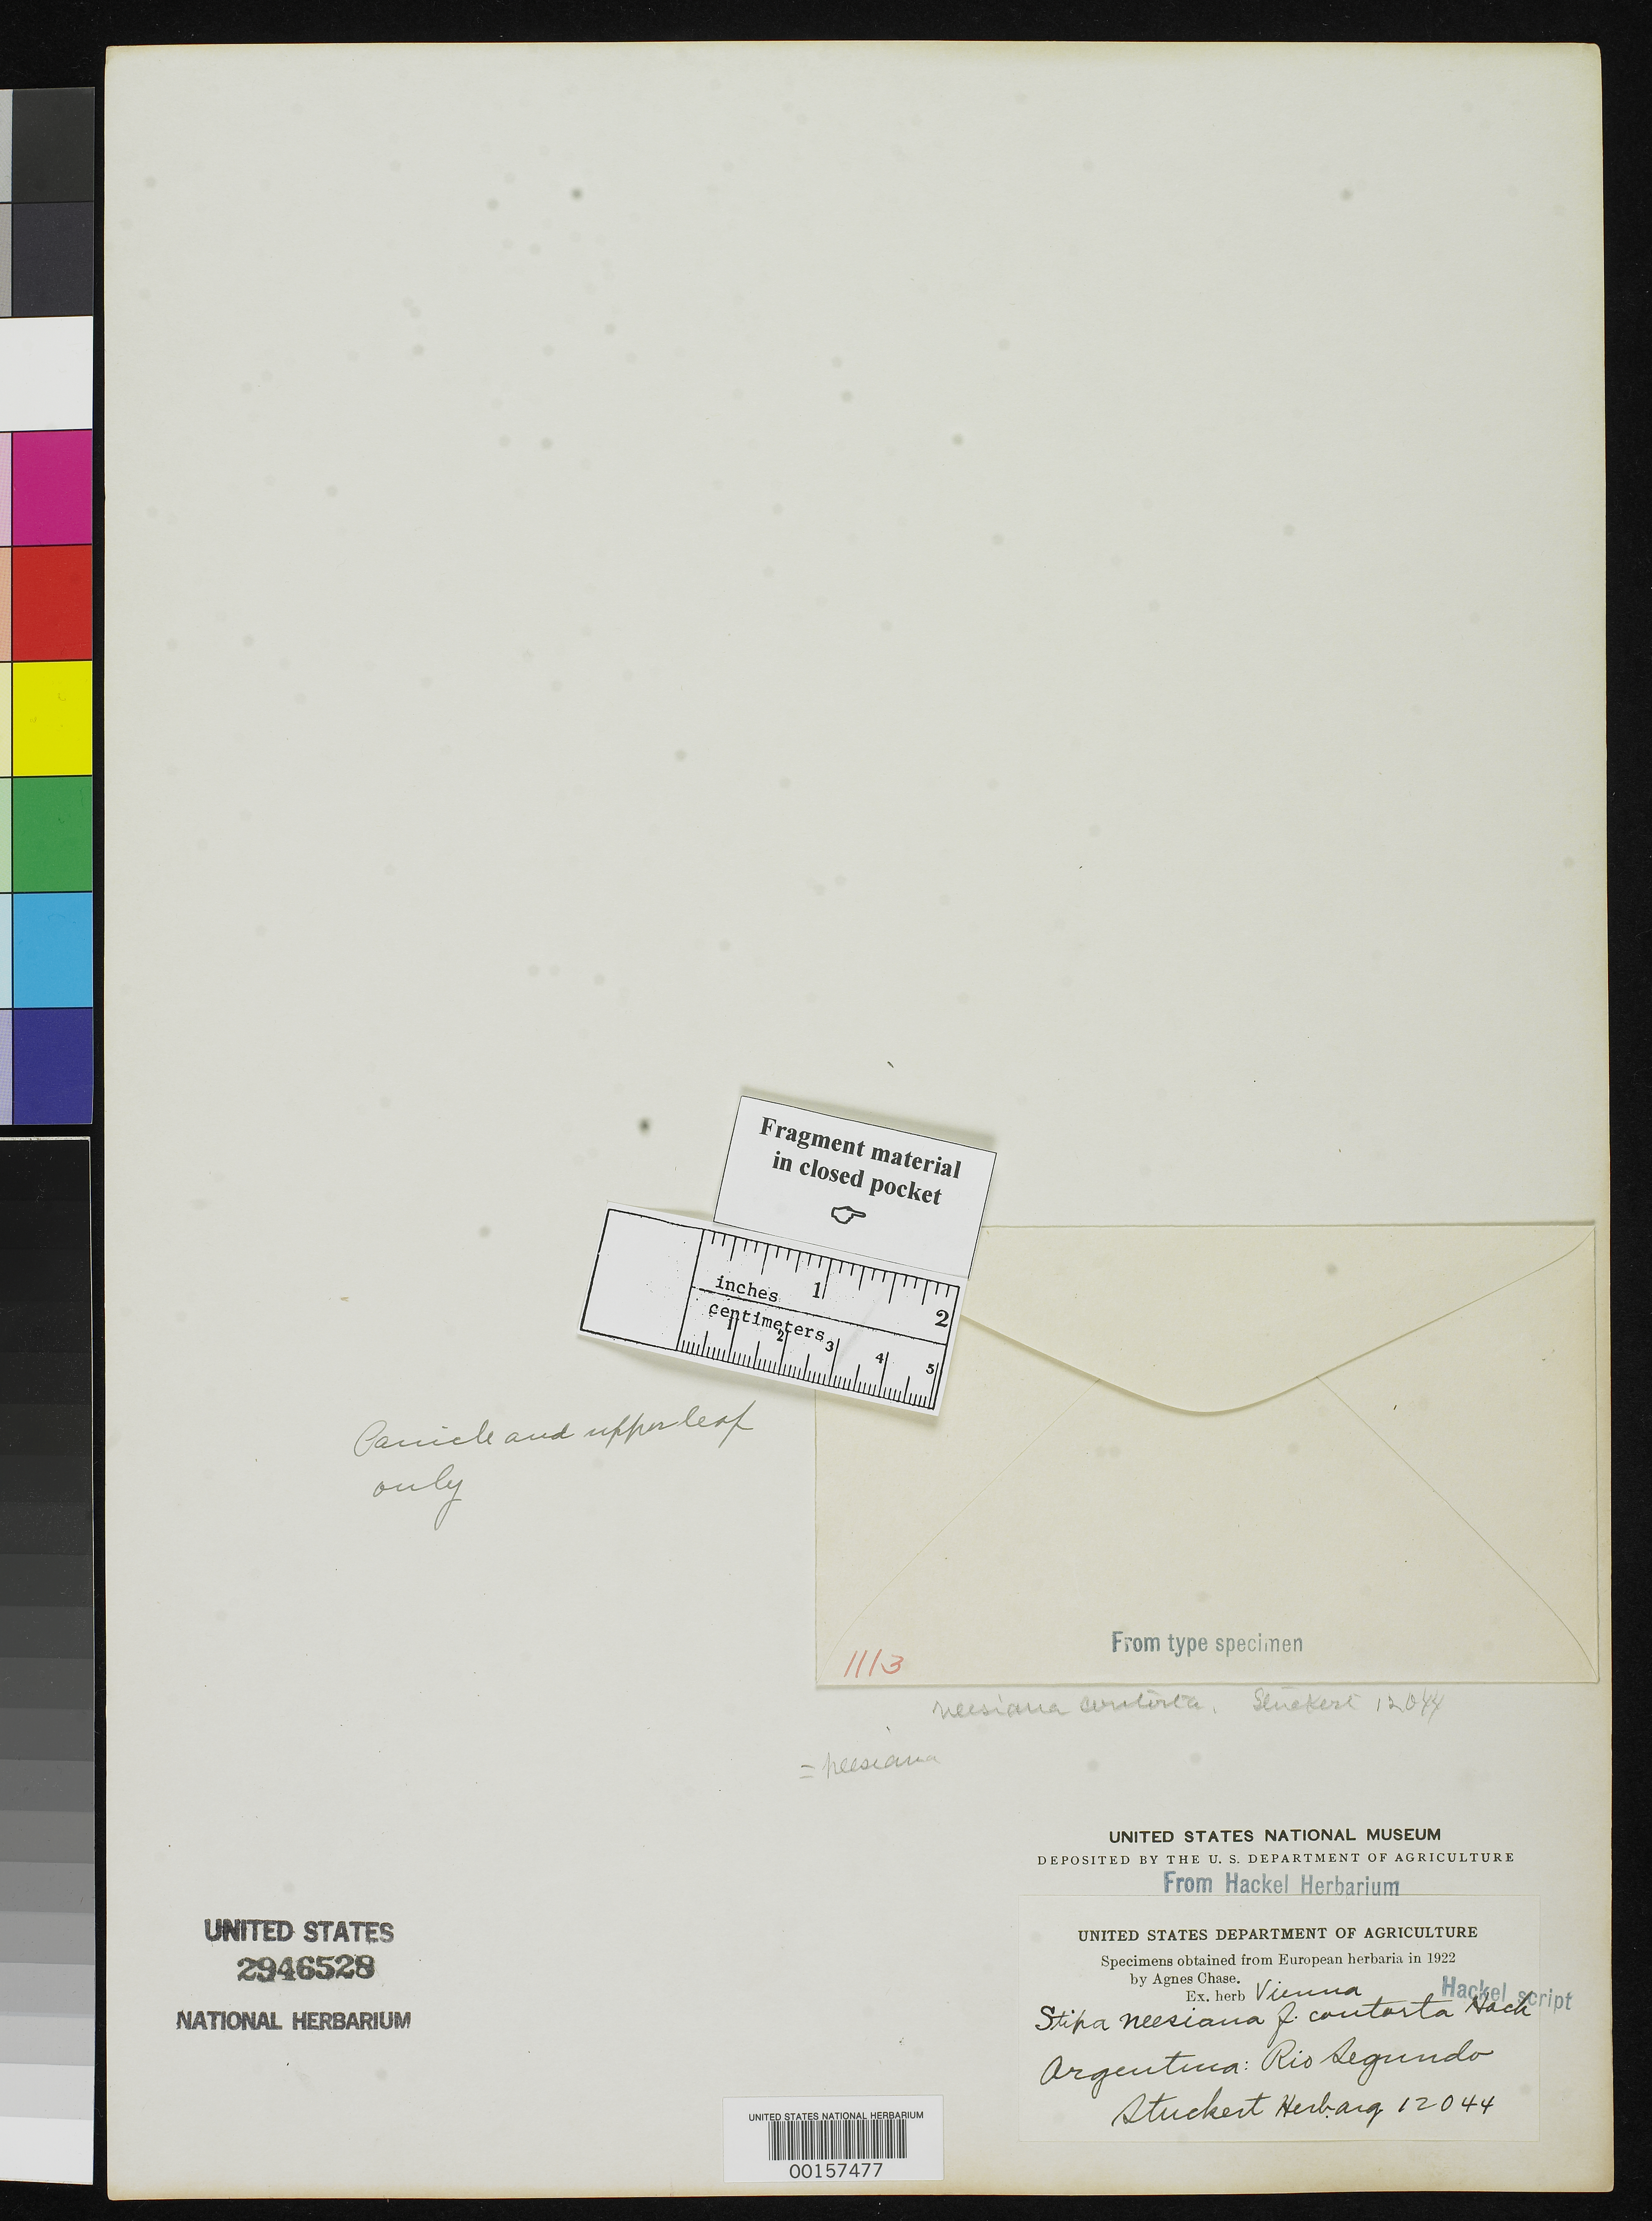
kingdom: Plantae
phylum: Tracheophyta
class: Liliopsida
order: Poales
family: Poaceae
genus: Stipa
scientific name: Stipa neesiana f. contorta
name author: Hack. in Stuck.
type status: Type Fragment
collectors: T. Stuckert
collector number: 12044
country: Argentina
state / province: Córdoba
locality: Rio Segundo.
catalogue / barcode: US 2946528